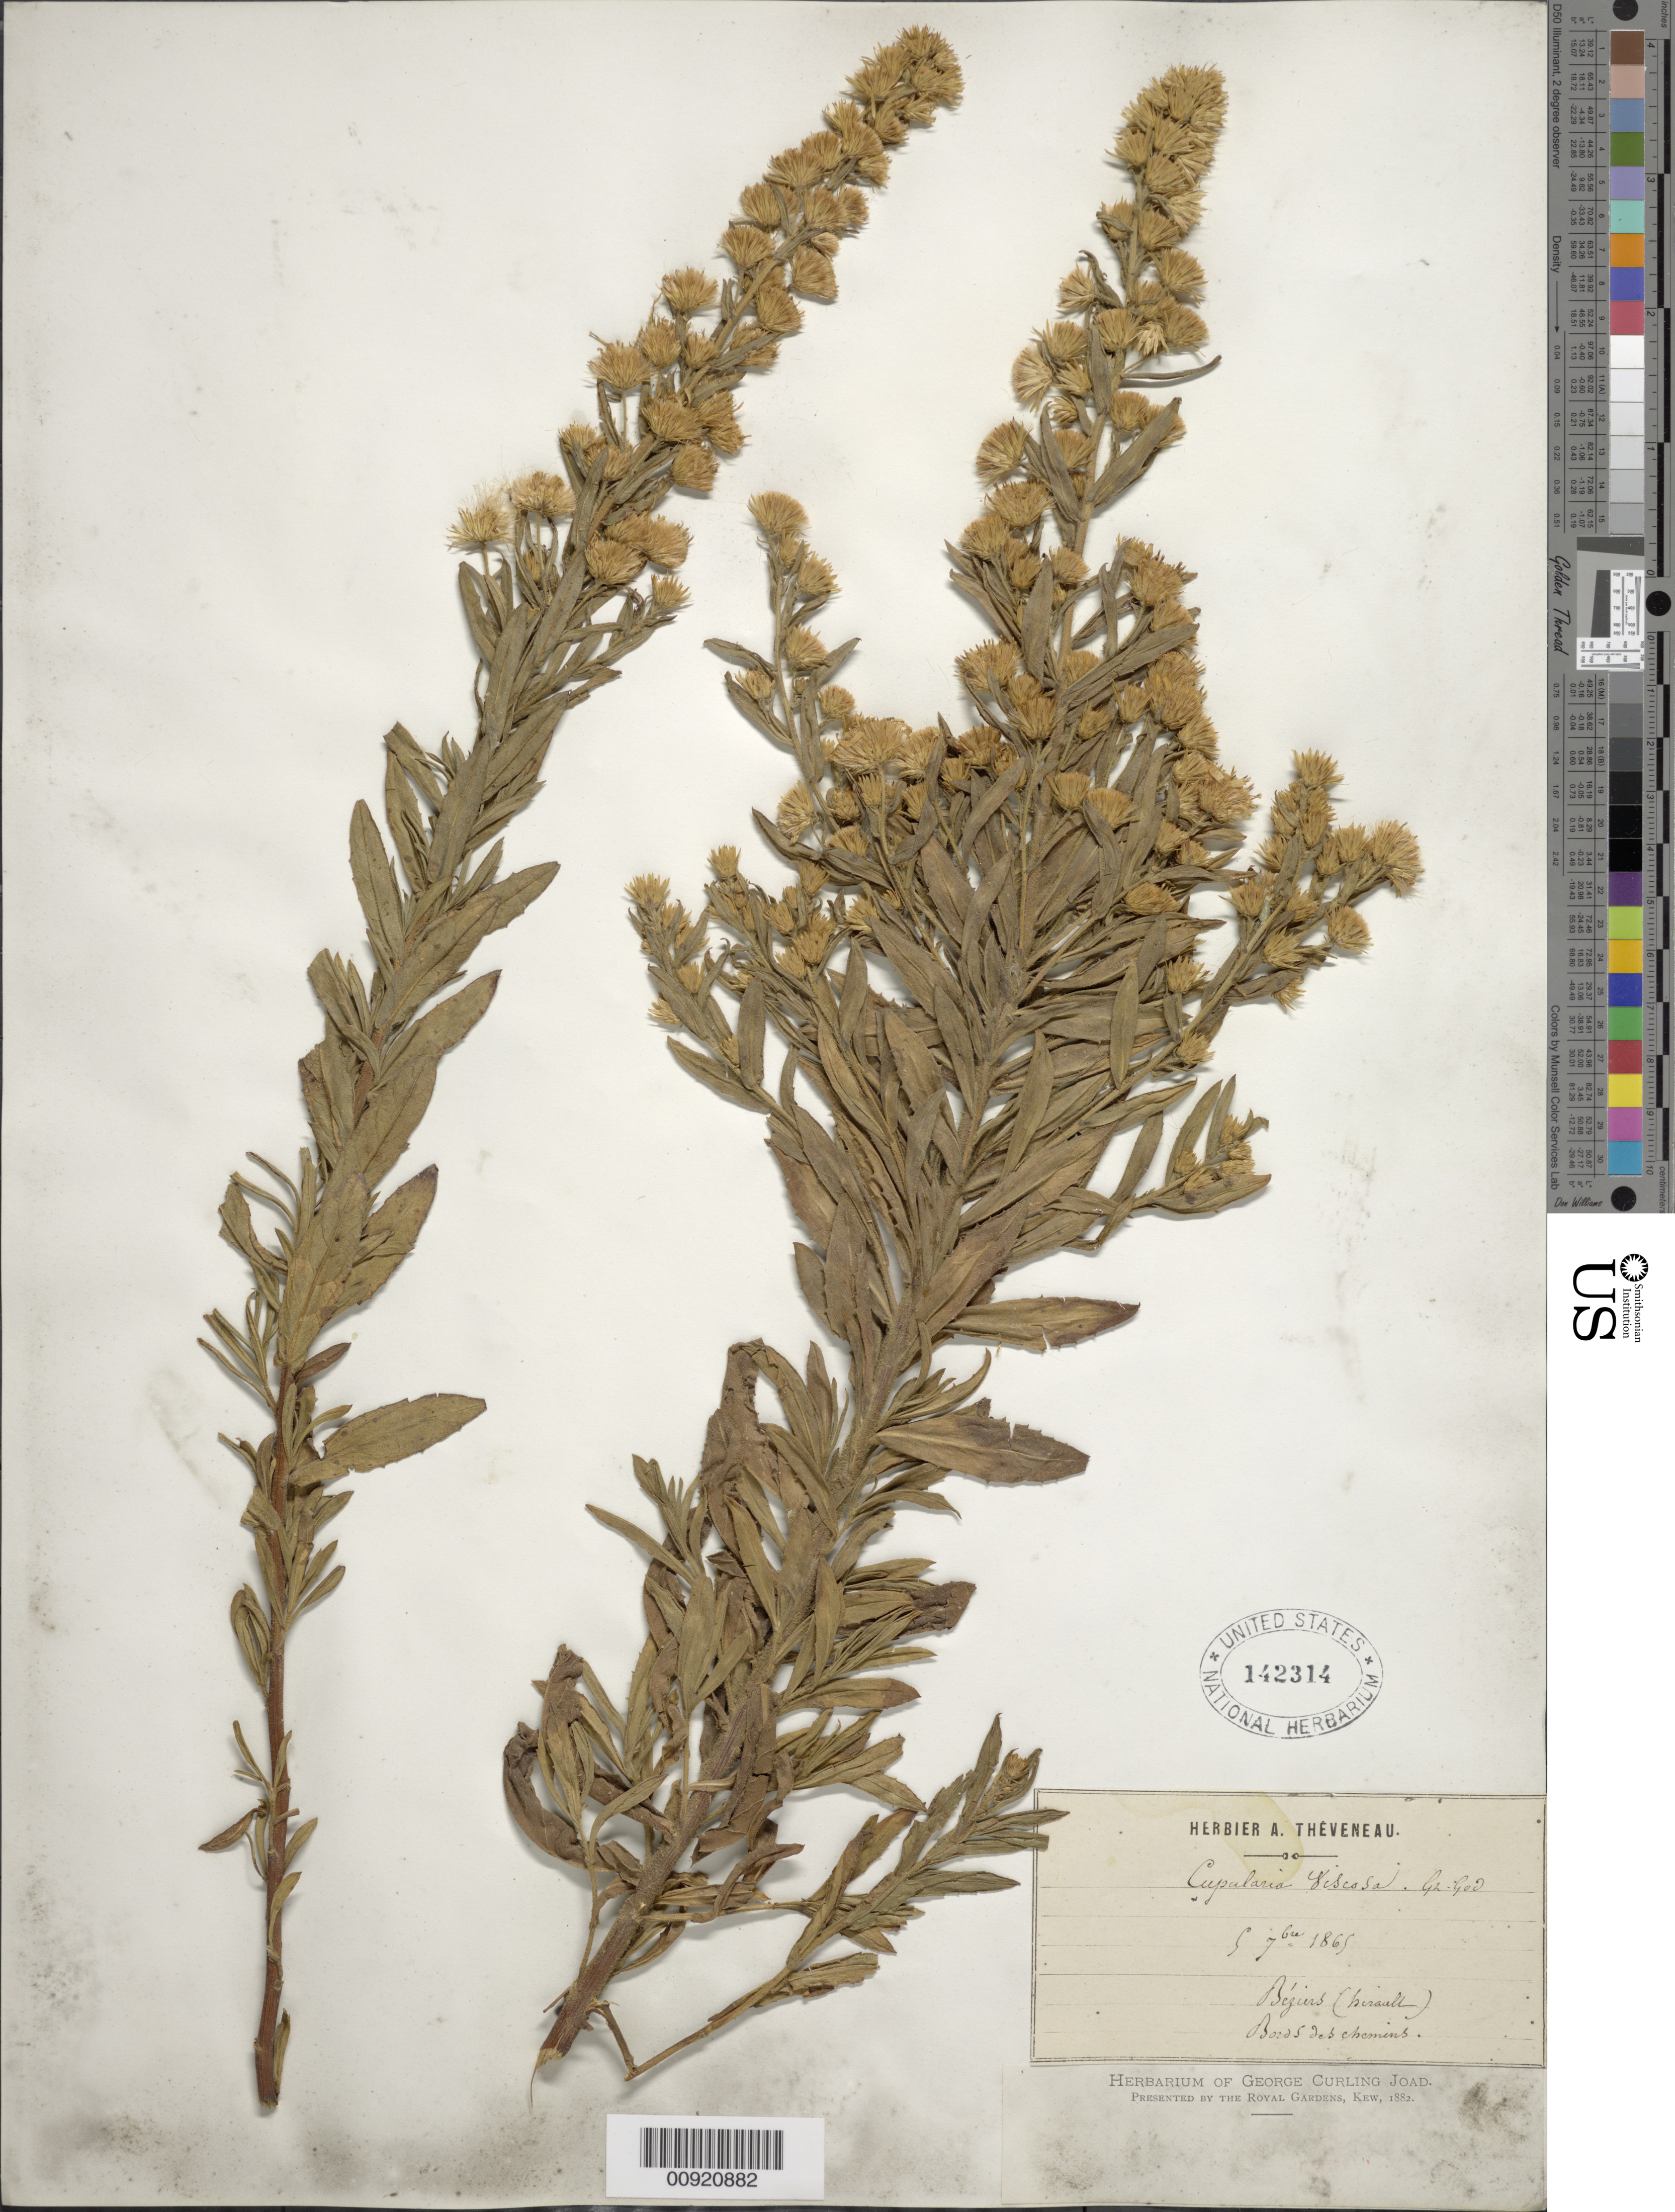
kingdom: Plantae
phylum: Tracheophyta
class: Magnoliopsida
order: Asterales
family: Asteraceae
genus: Inula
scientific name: Inula viscosa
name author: (L.) Aiton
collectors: A. Theveneau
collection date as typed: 05 Jul 1865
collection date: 1865-07-05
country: France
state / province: Occitanie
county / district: Herault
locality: Béziers (Hérault) Bords Des Chemins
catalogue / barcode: US 142314